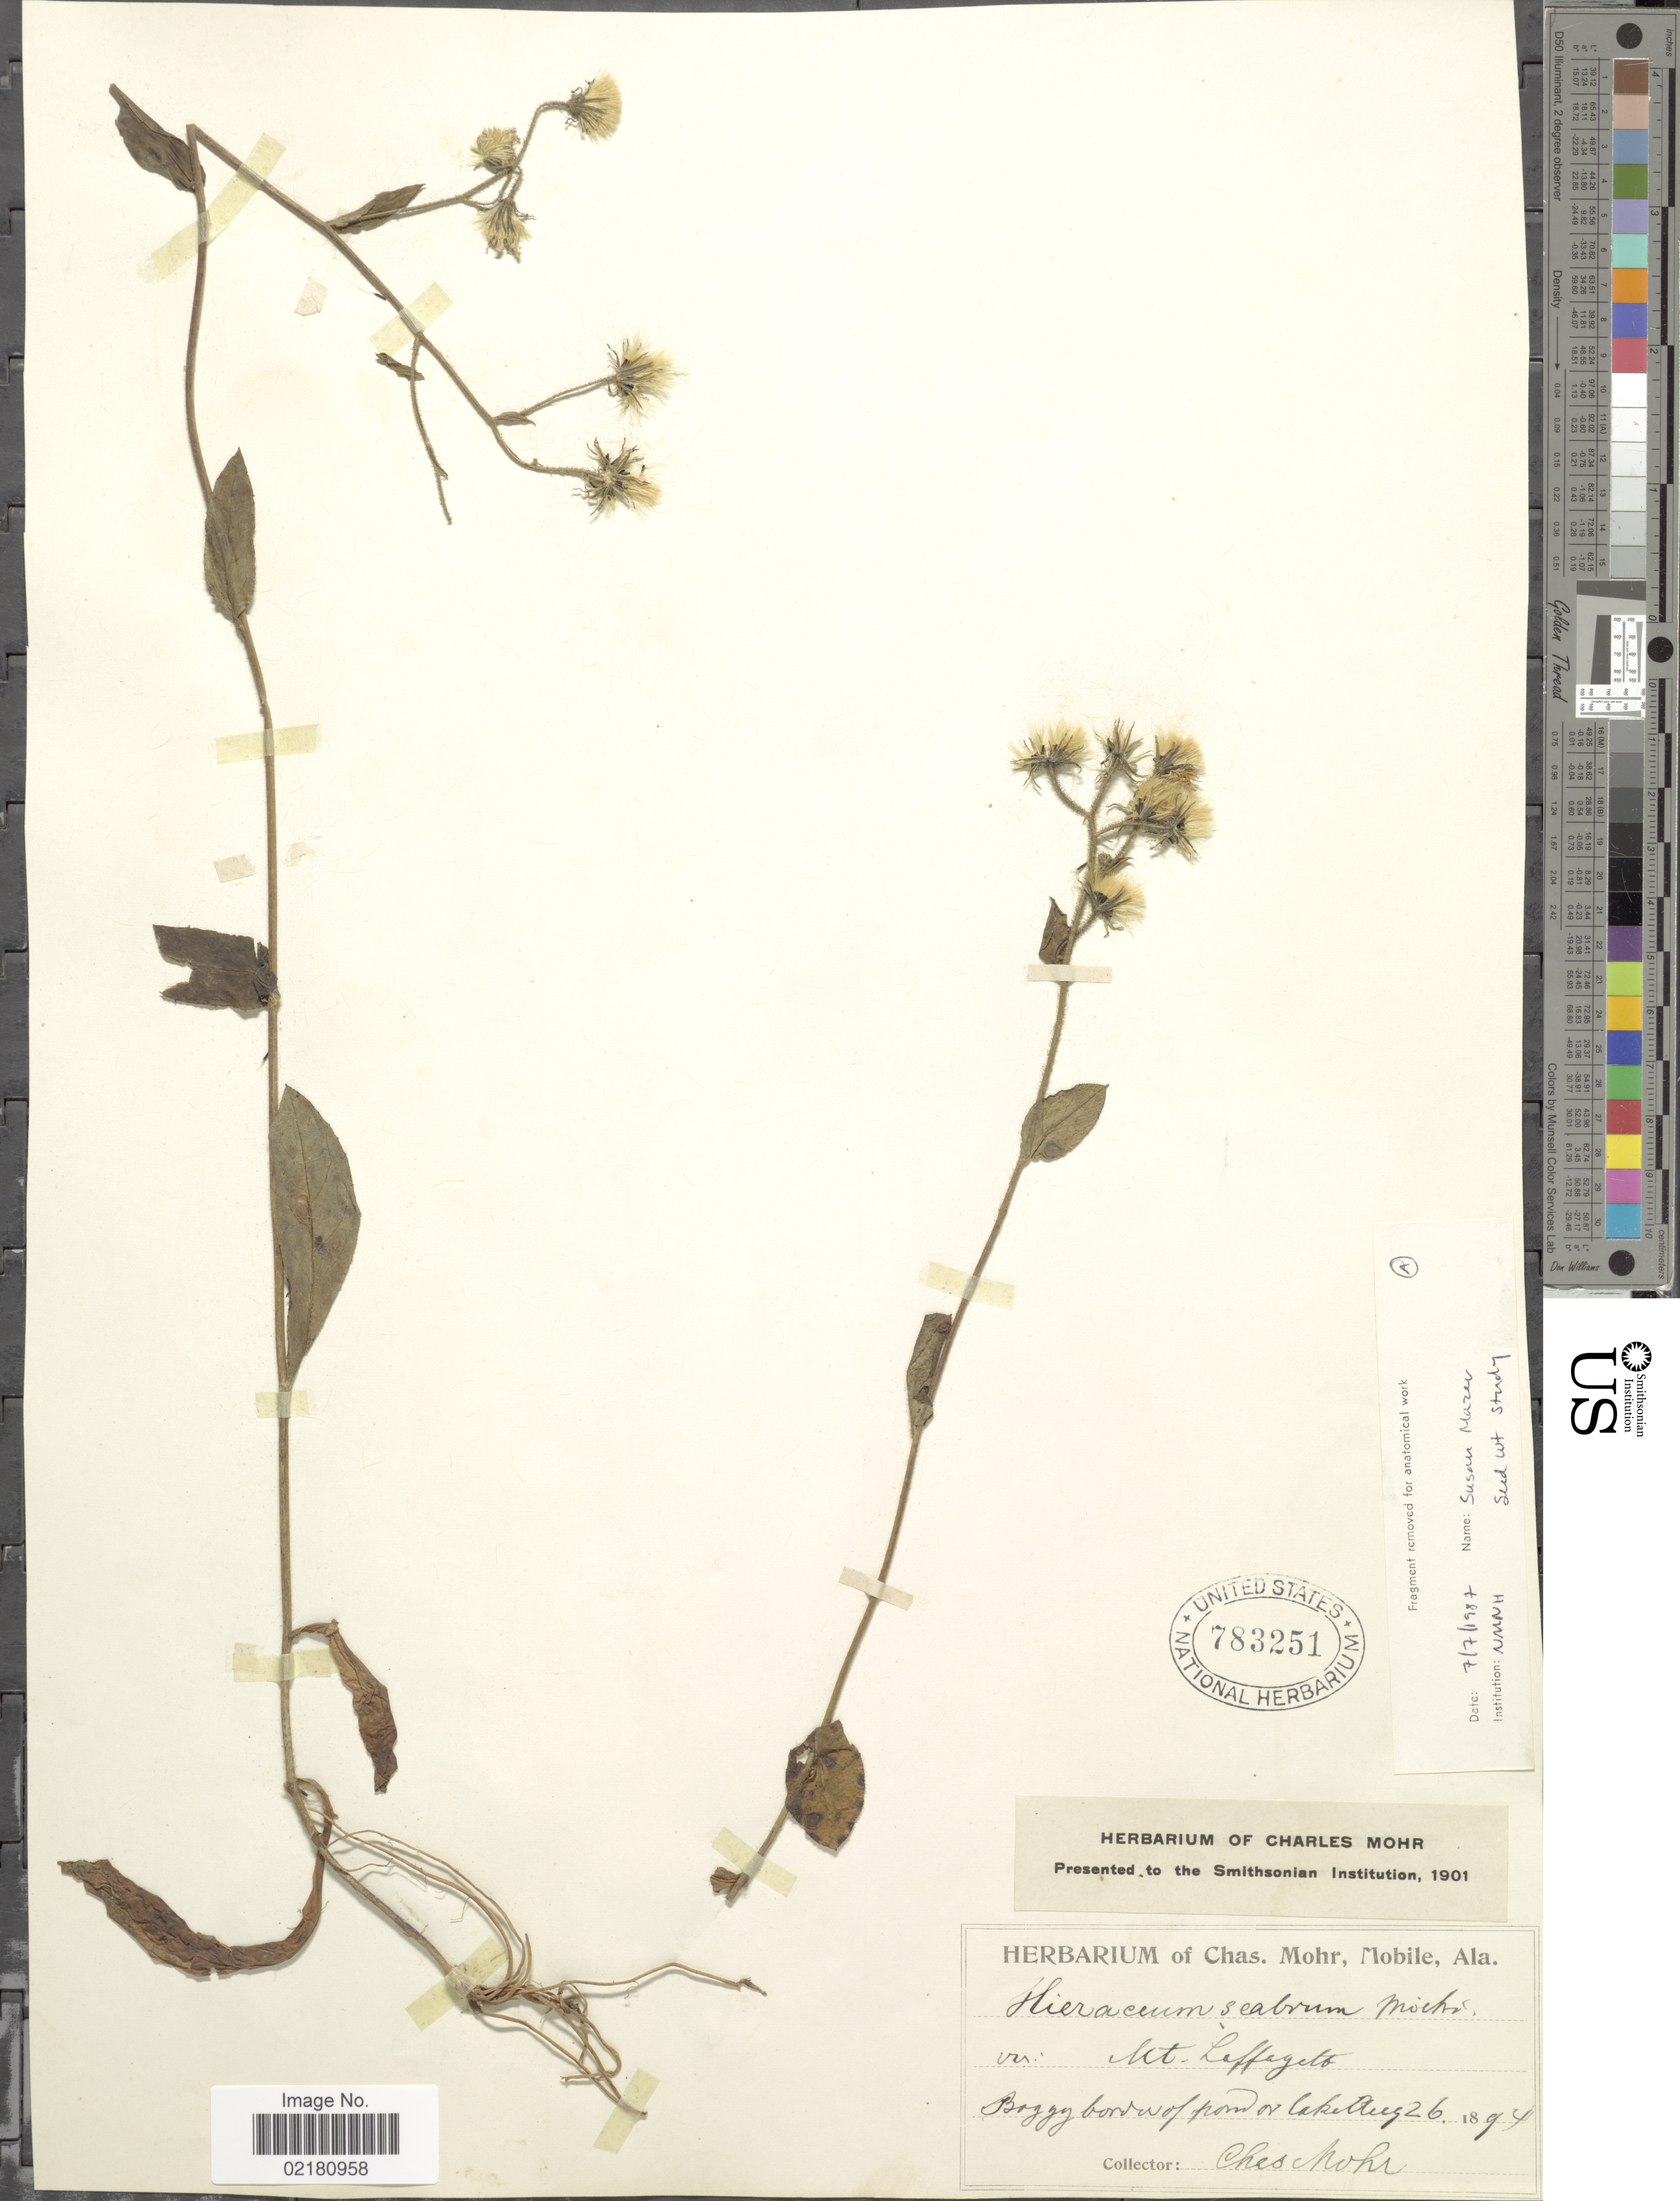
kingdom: Plantae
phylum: Tracheophyta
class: Magnoliopsida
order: Asterales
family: Asteraceae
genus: Pilosella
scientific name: Pilosella verruculata subsp. verruculata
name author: (Link) Soják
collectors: C. T. Mohr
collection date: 1894-08-26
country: United States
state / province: New Hampshire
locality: Mt. Laffayette. Baggy border of pond or lake.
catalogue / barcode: US 783251